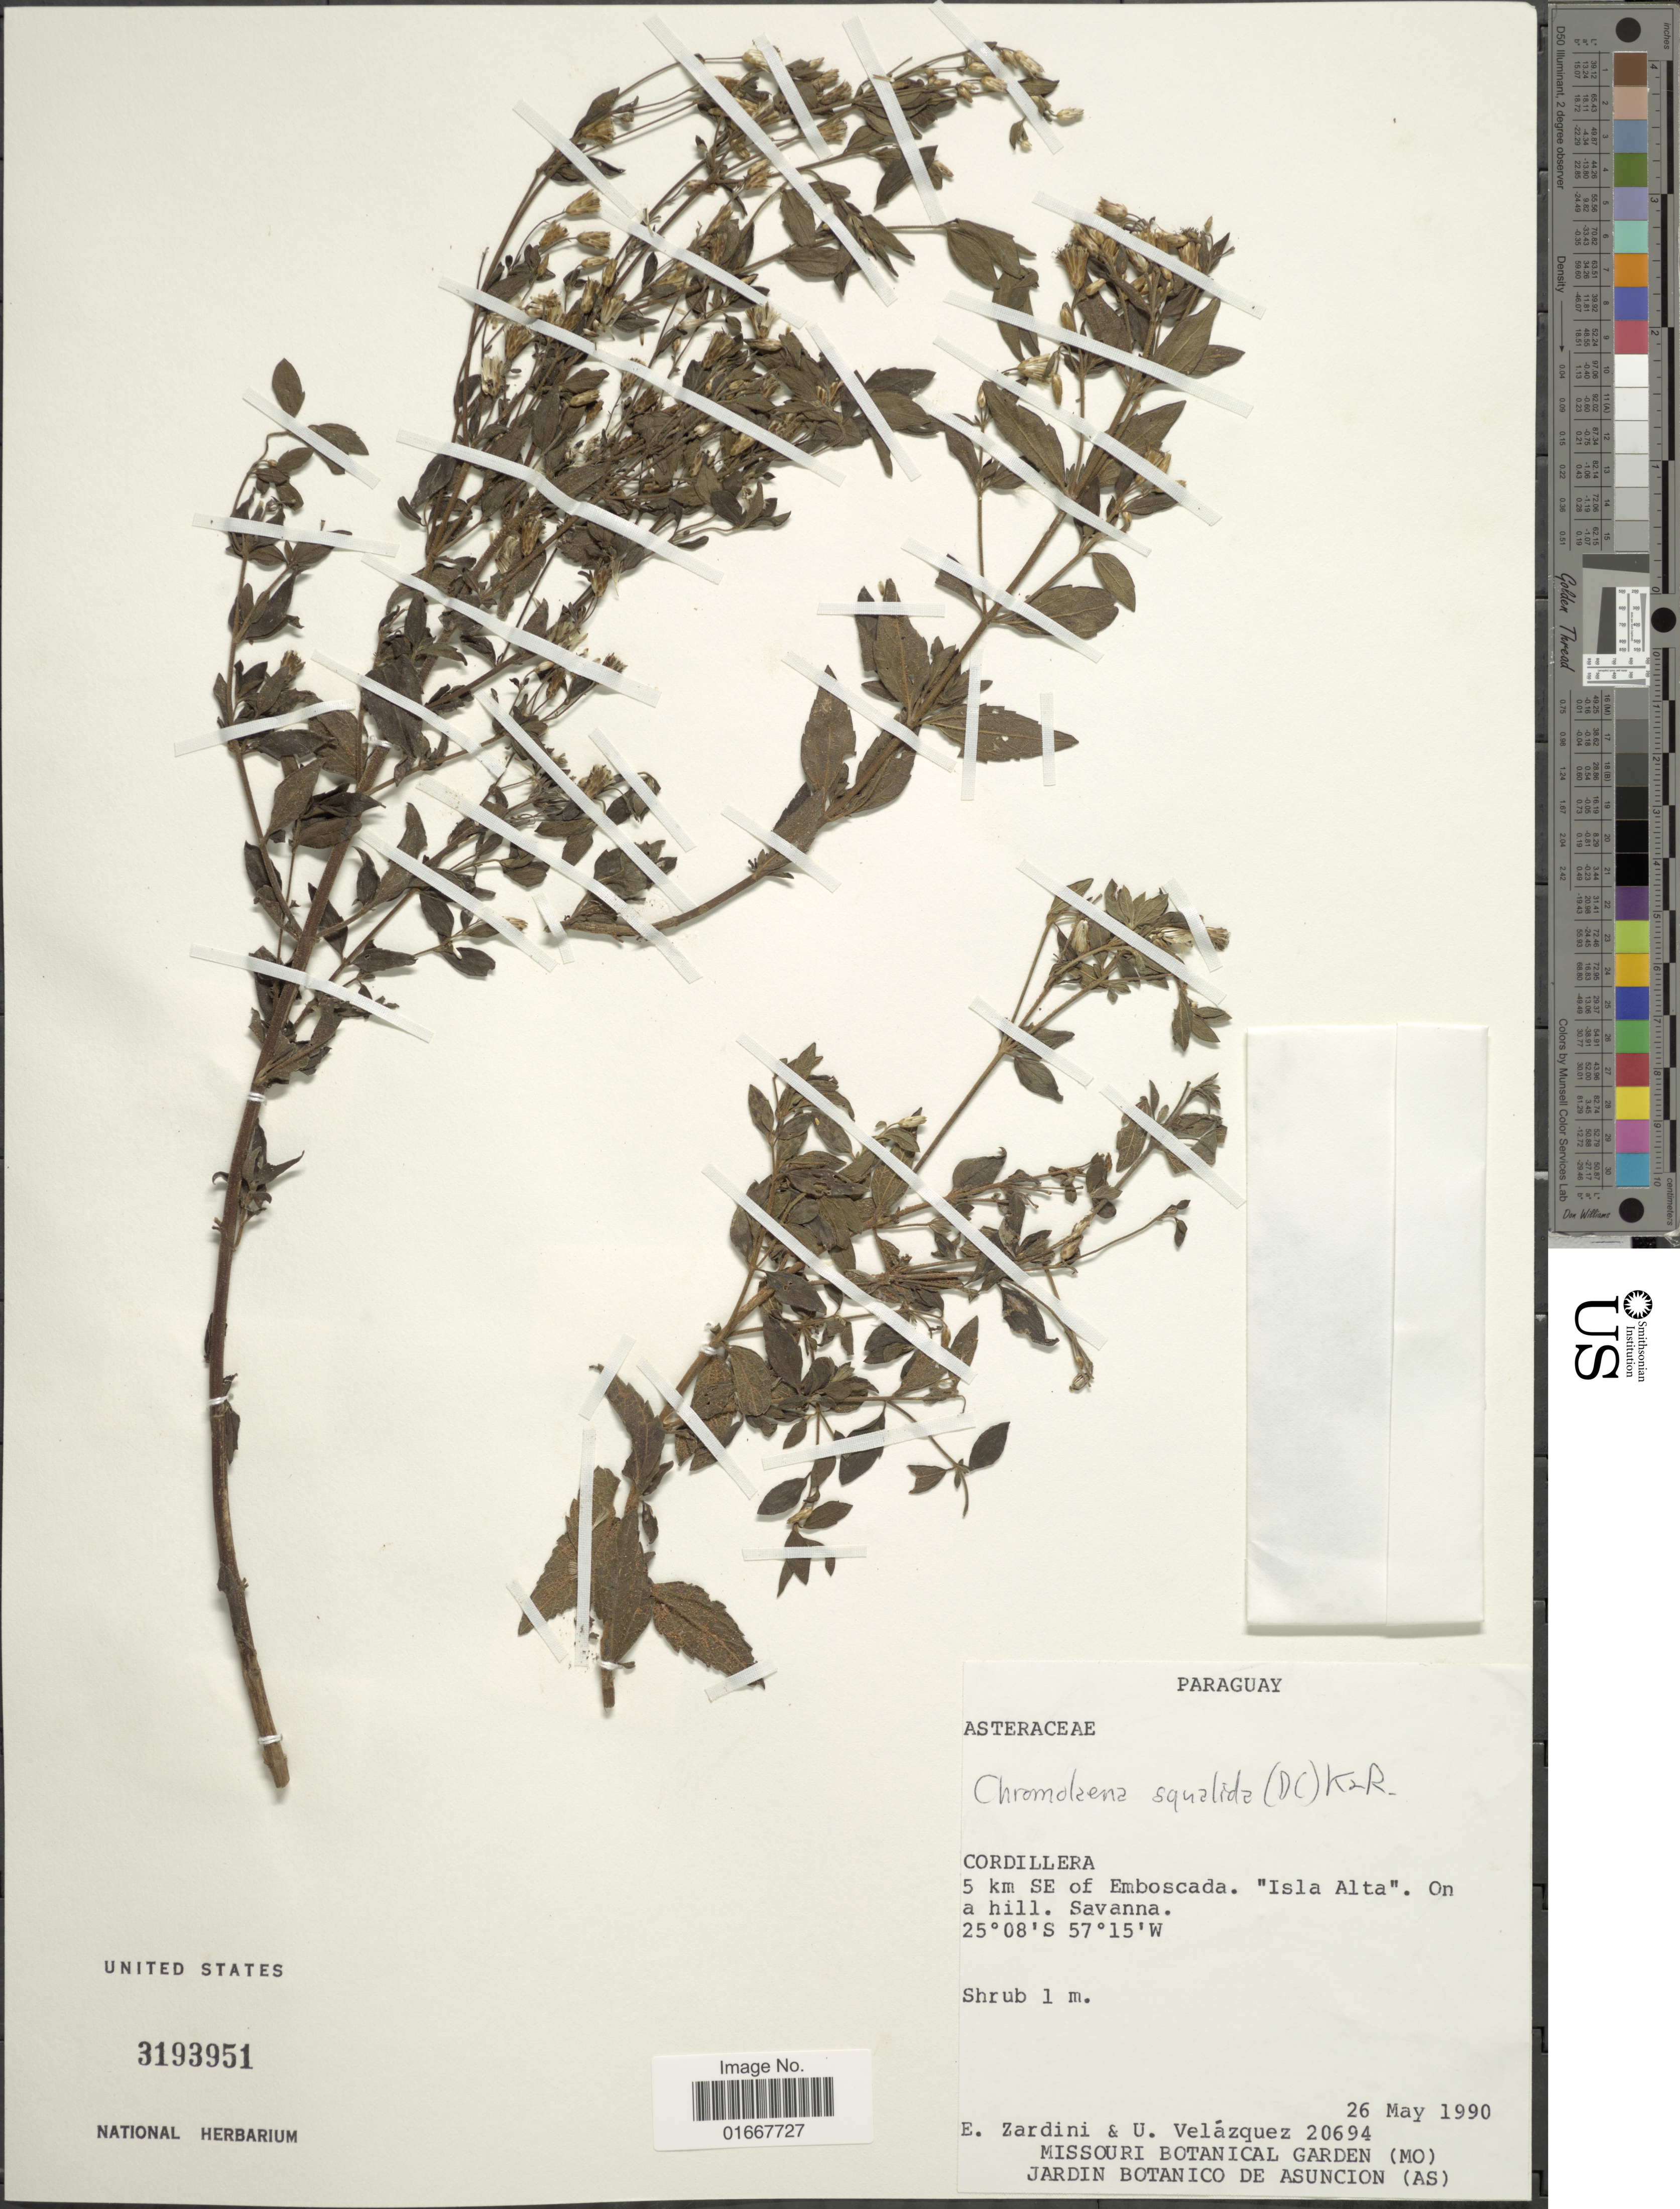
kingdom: Plantae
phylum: Tracheophyta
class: Magnoliopsida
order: Asterales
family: Asteraceae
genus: Chromolaena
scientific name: Chromolaena squalida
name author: (DC.) R.M. King & H. Rob.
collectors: E. M. Zardini & U. Velázquez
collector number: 20694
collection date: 1990-05-26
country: Paraguay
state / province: Cordillera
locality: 5 km SE of Emboscada. "Isla Alta". On a hill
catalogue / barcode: US 3193951